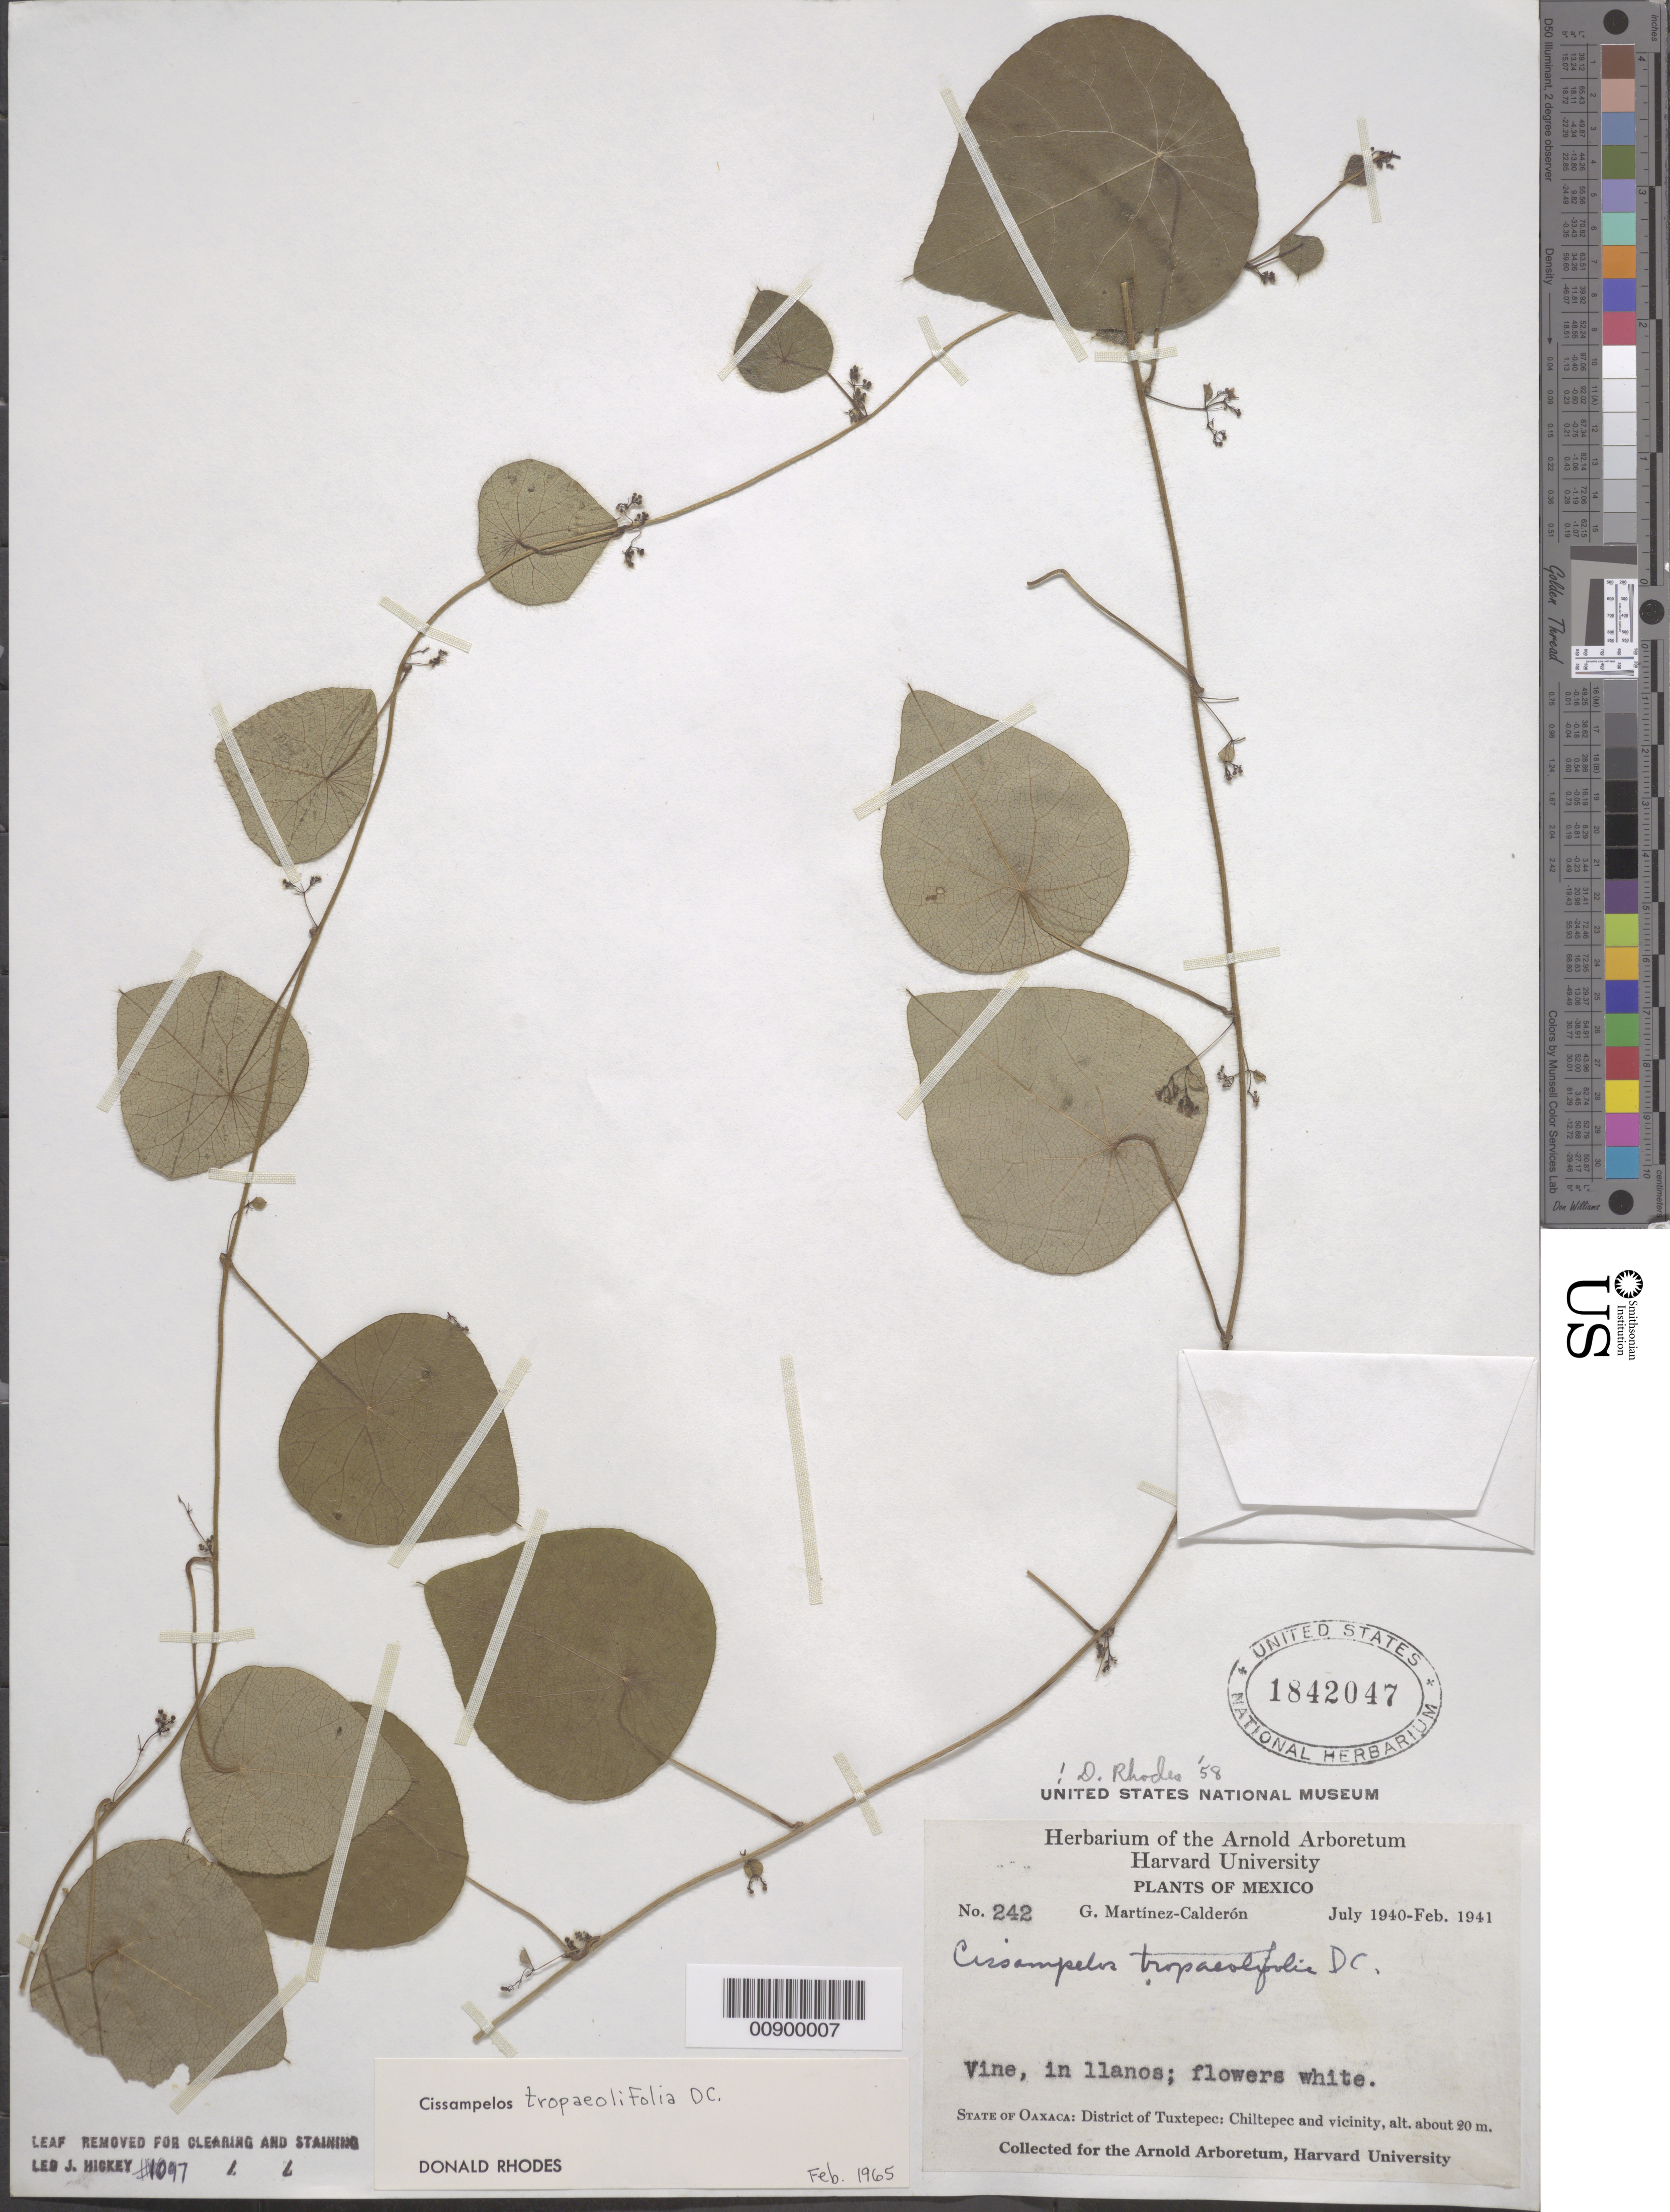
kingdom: Plantae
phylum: Tracheophyta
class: Magnoliopsida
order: Ranunculales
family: Menispermaceae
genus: Cissampelos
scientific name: Cissampelos tropaeolifolia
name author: DC.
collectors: G. Martinez-C.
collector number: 242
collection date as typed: Jul 1940 to -- Feb 1941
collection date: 1940-07/1941-02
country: Mexico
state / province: Oaxaca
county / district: Tuxtepec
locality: State of Oaxaca: District of Tuxtepec: Chiltepec and vicinity.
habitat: In llanos.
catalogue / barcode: US 1842047